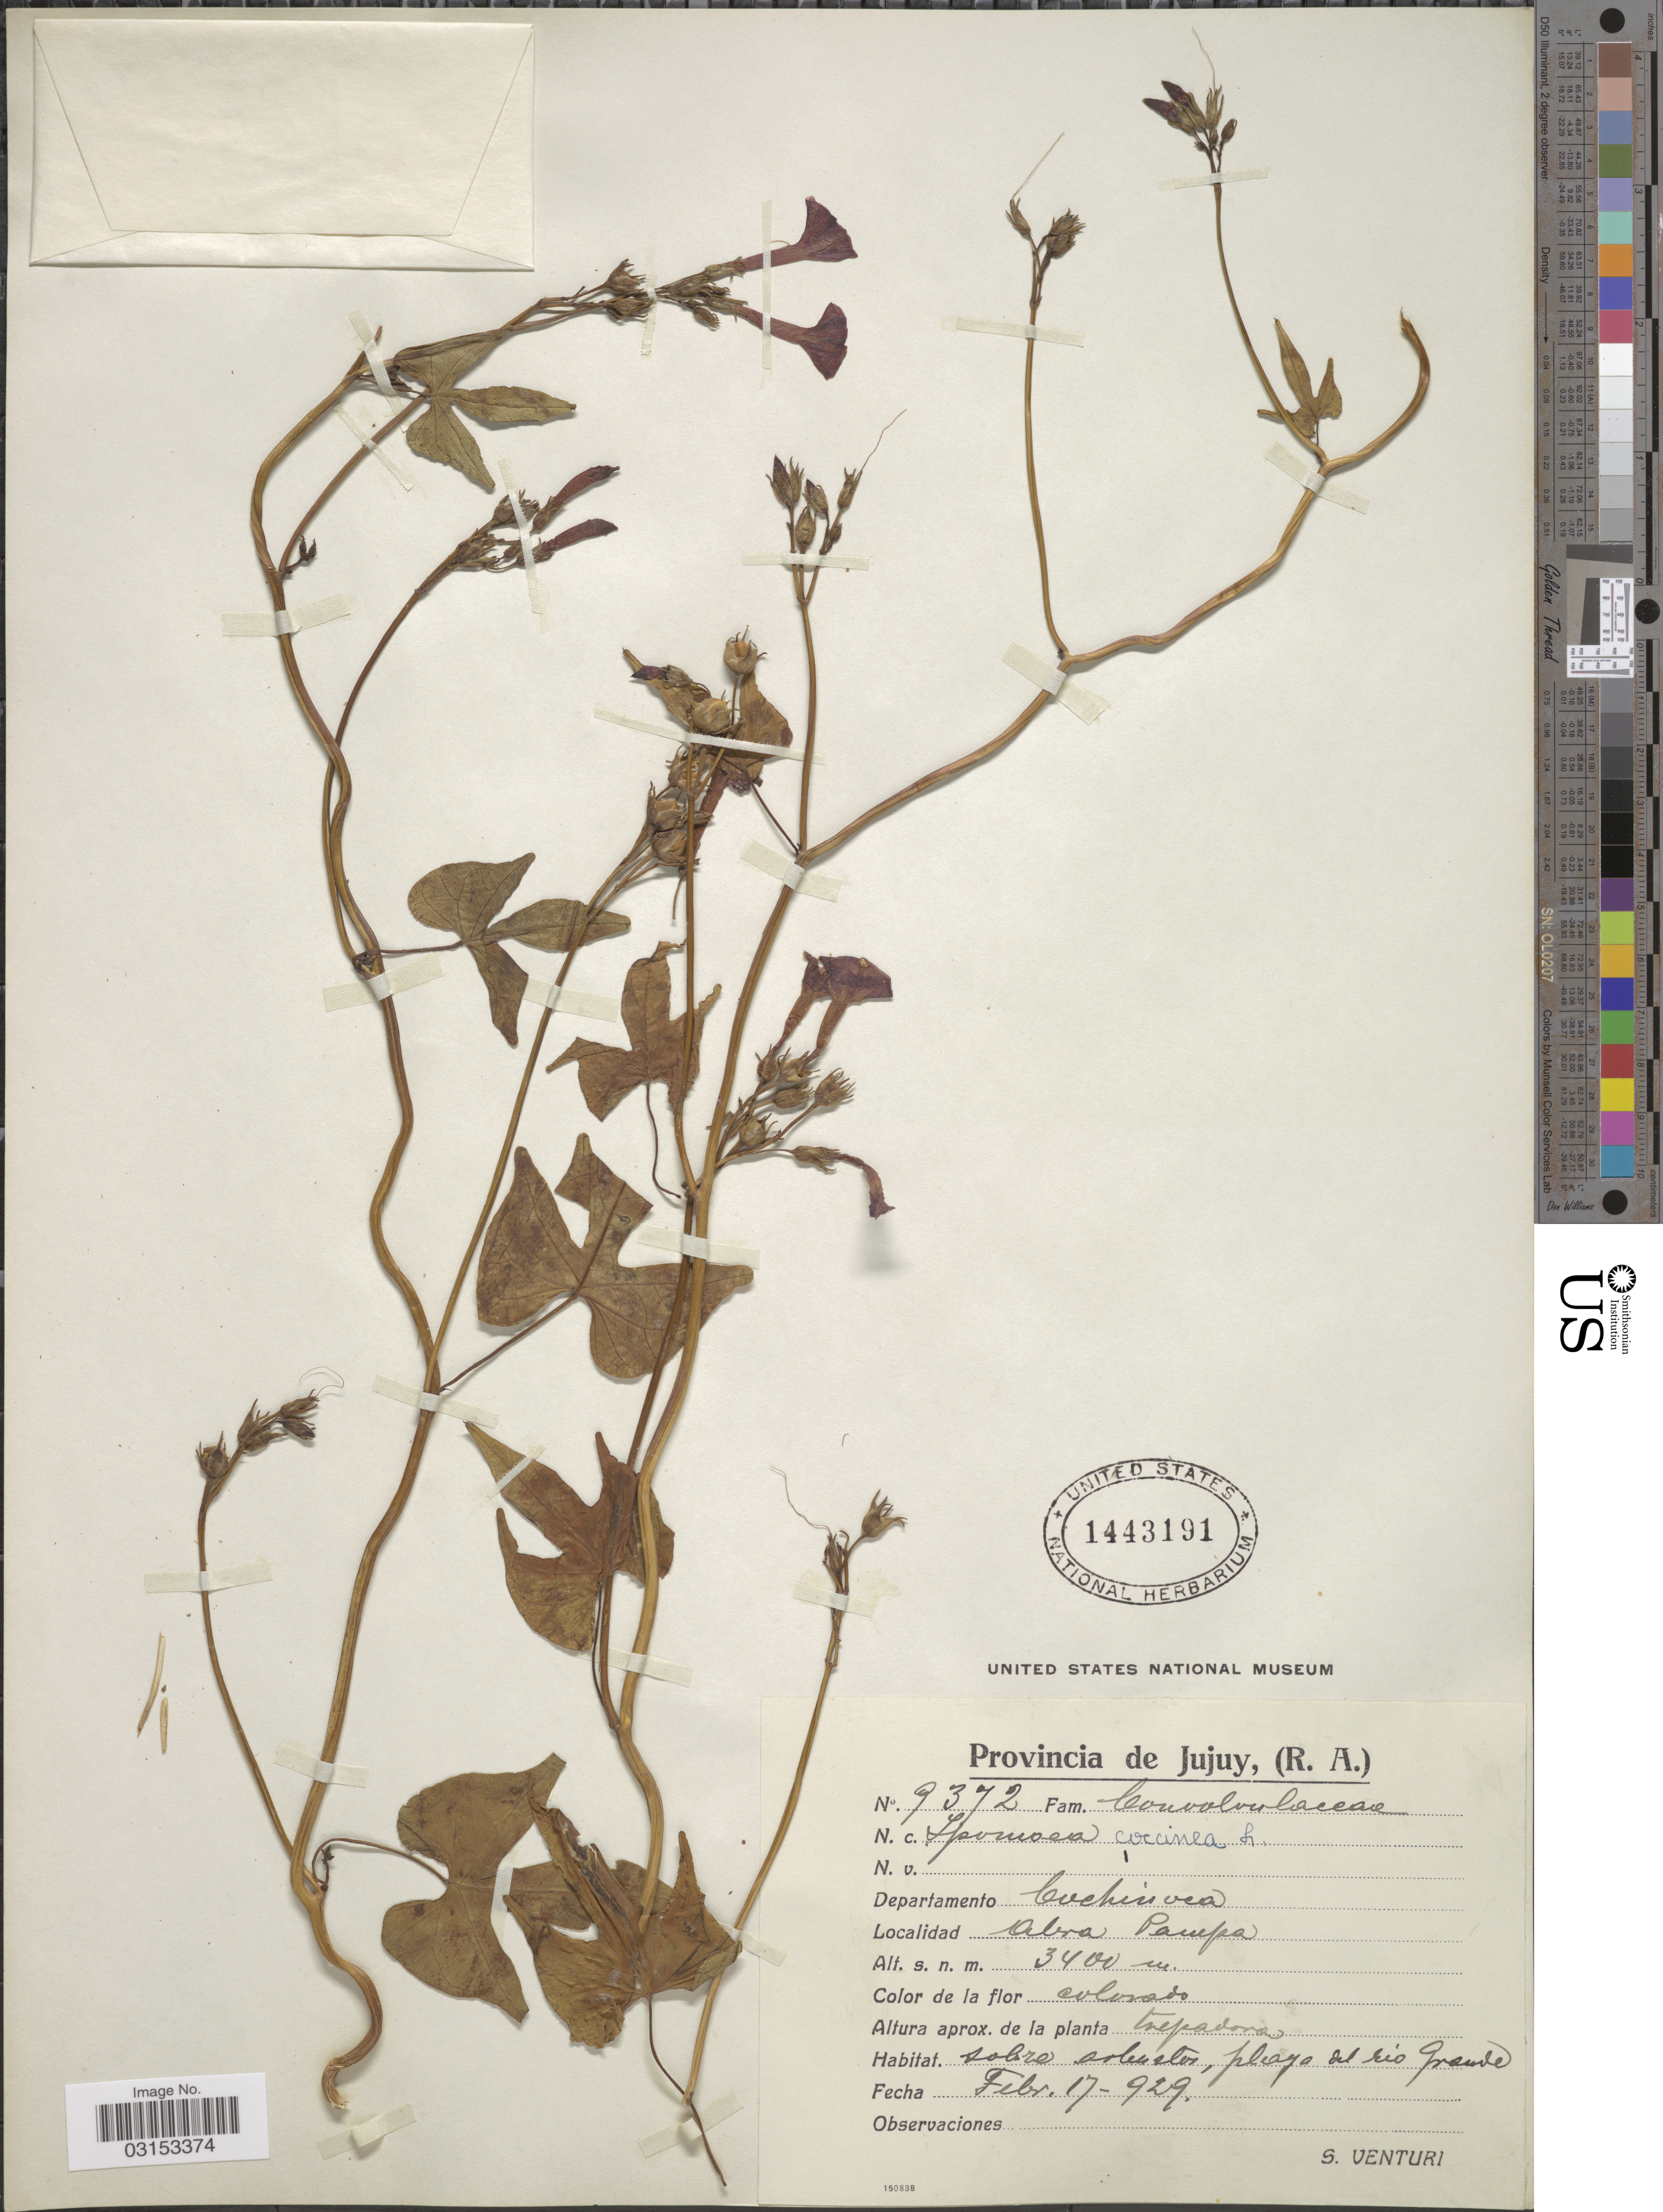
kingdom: Plantae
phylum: Tracheophyta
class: Magnoliopsida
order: Solanales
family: Convolvulaceae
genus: Ipomoea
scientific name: Ipomoea rubriflora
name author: O'Donell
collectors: S. Venturi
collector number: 9372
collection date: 1929-02-17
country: Argentina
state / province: Jujuy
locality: Departamento Cochinoca. Abra Pampa.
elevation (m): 3400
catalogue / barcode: US 1443191